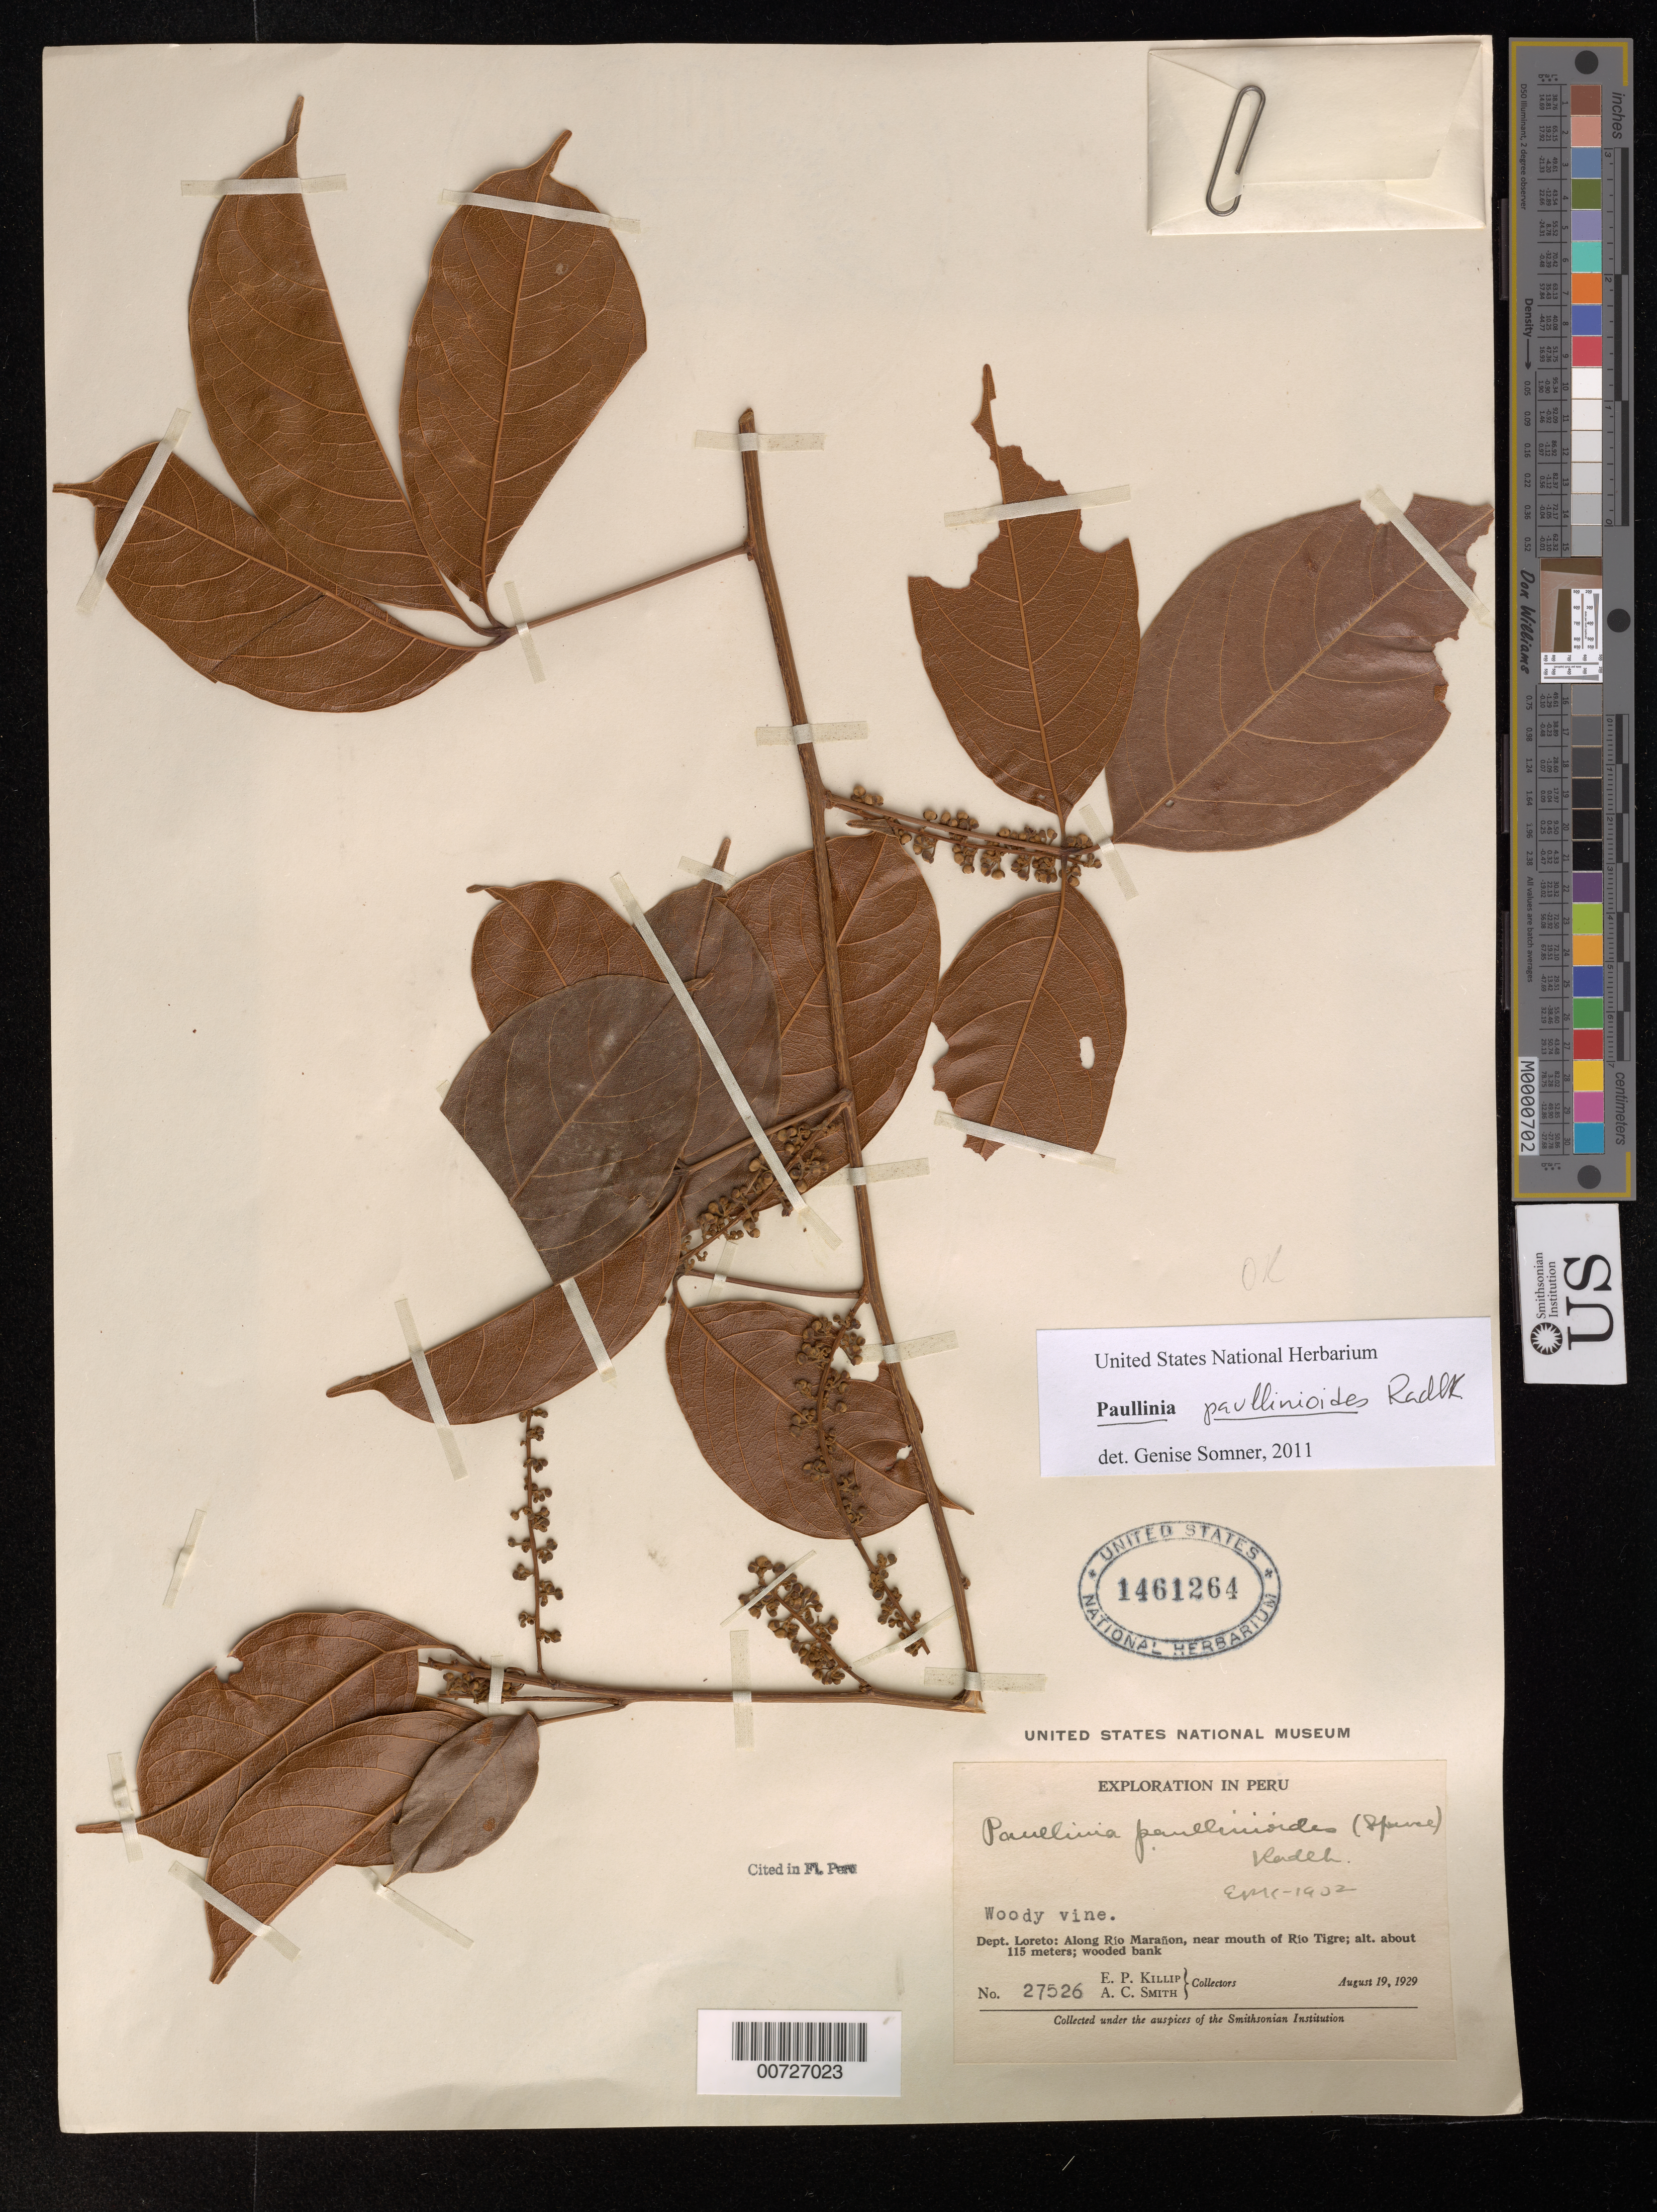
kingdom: Plantae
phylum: Tracheophyta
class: Magnoliopsida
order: Sapindales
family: Sapindaceae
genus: Paullinia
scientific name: Paullinia paullinioides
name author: Radlk.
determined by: Somner, G. V.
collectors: E. P. Killip & A. C. Smith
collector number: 27526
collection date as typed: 19 Aug 1929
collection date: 1929-08-19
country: Peru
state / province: Loreto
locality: Along Rio Marañon, near mouth of Rio Tigre.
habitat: Wooded bank.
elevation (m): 115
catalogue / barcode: US 1461264